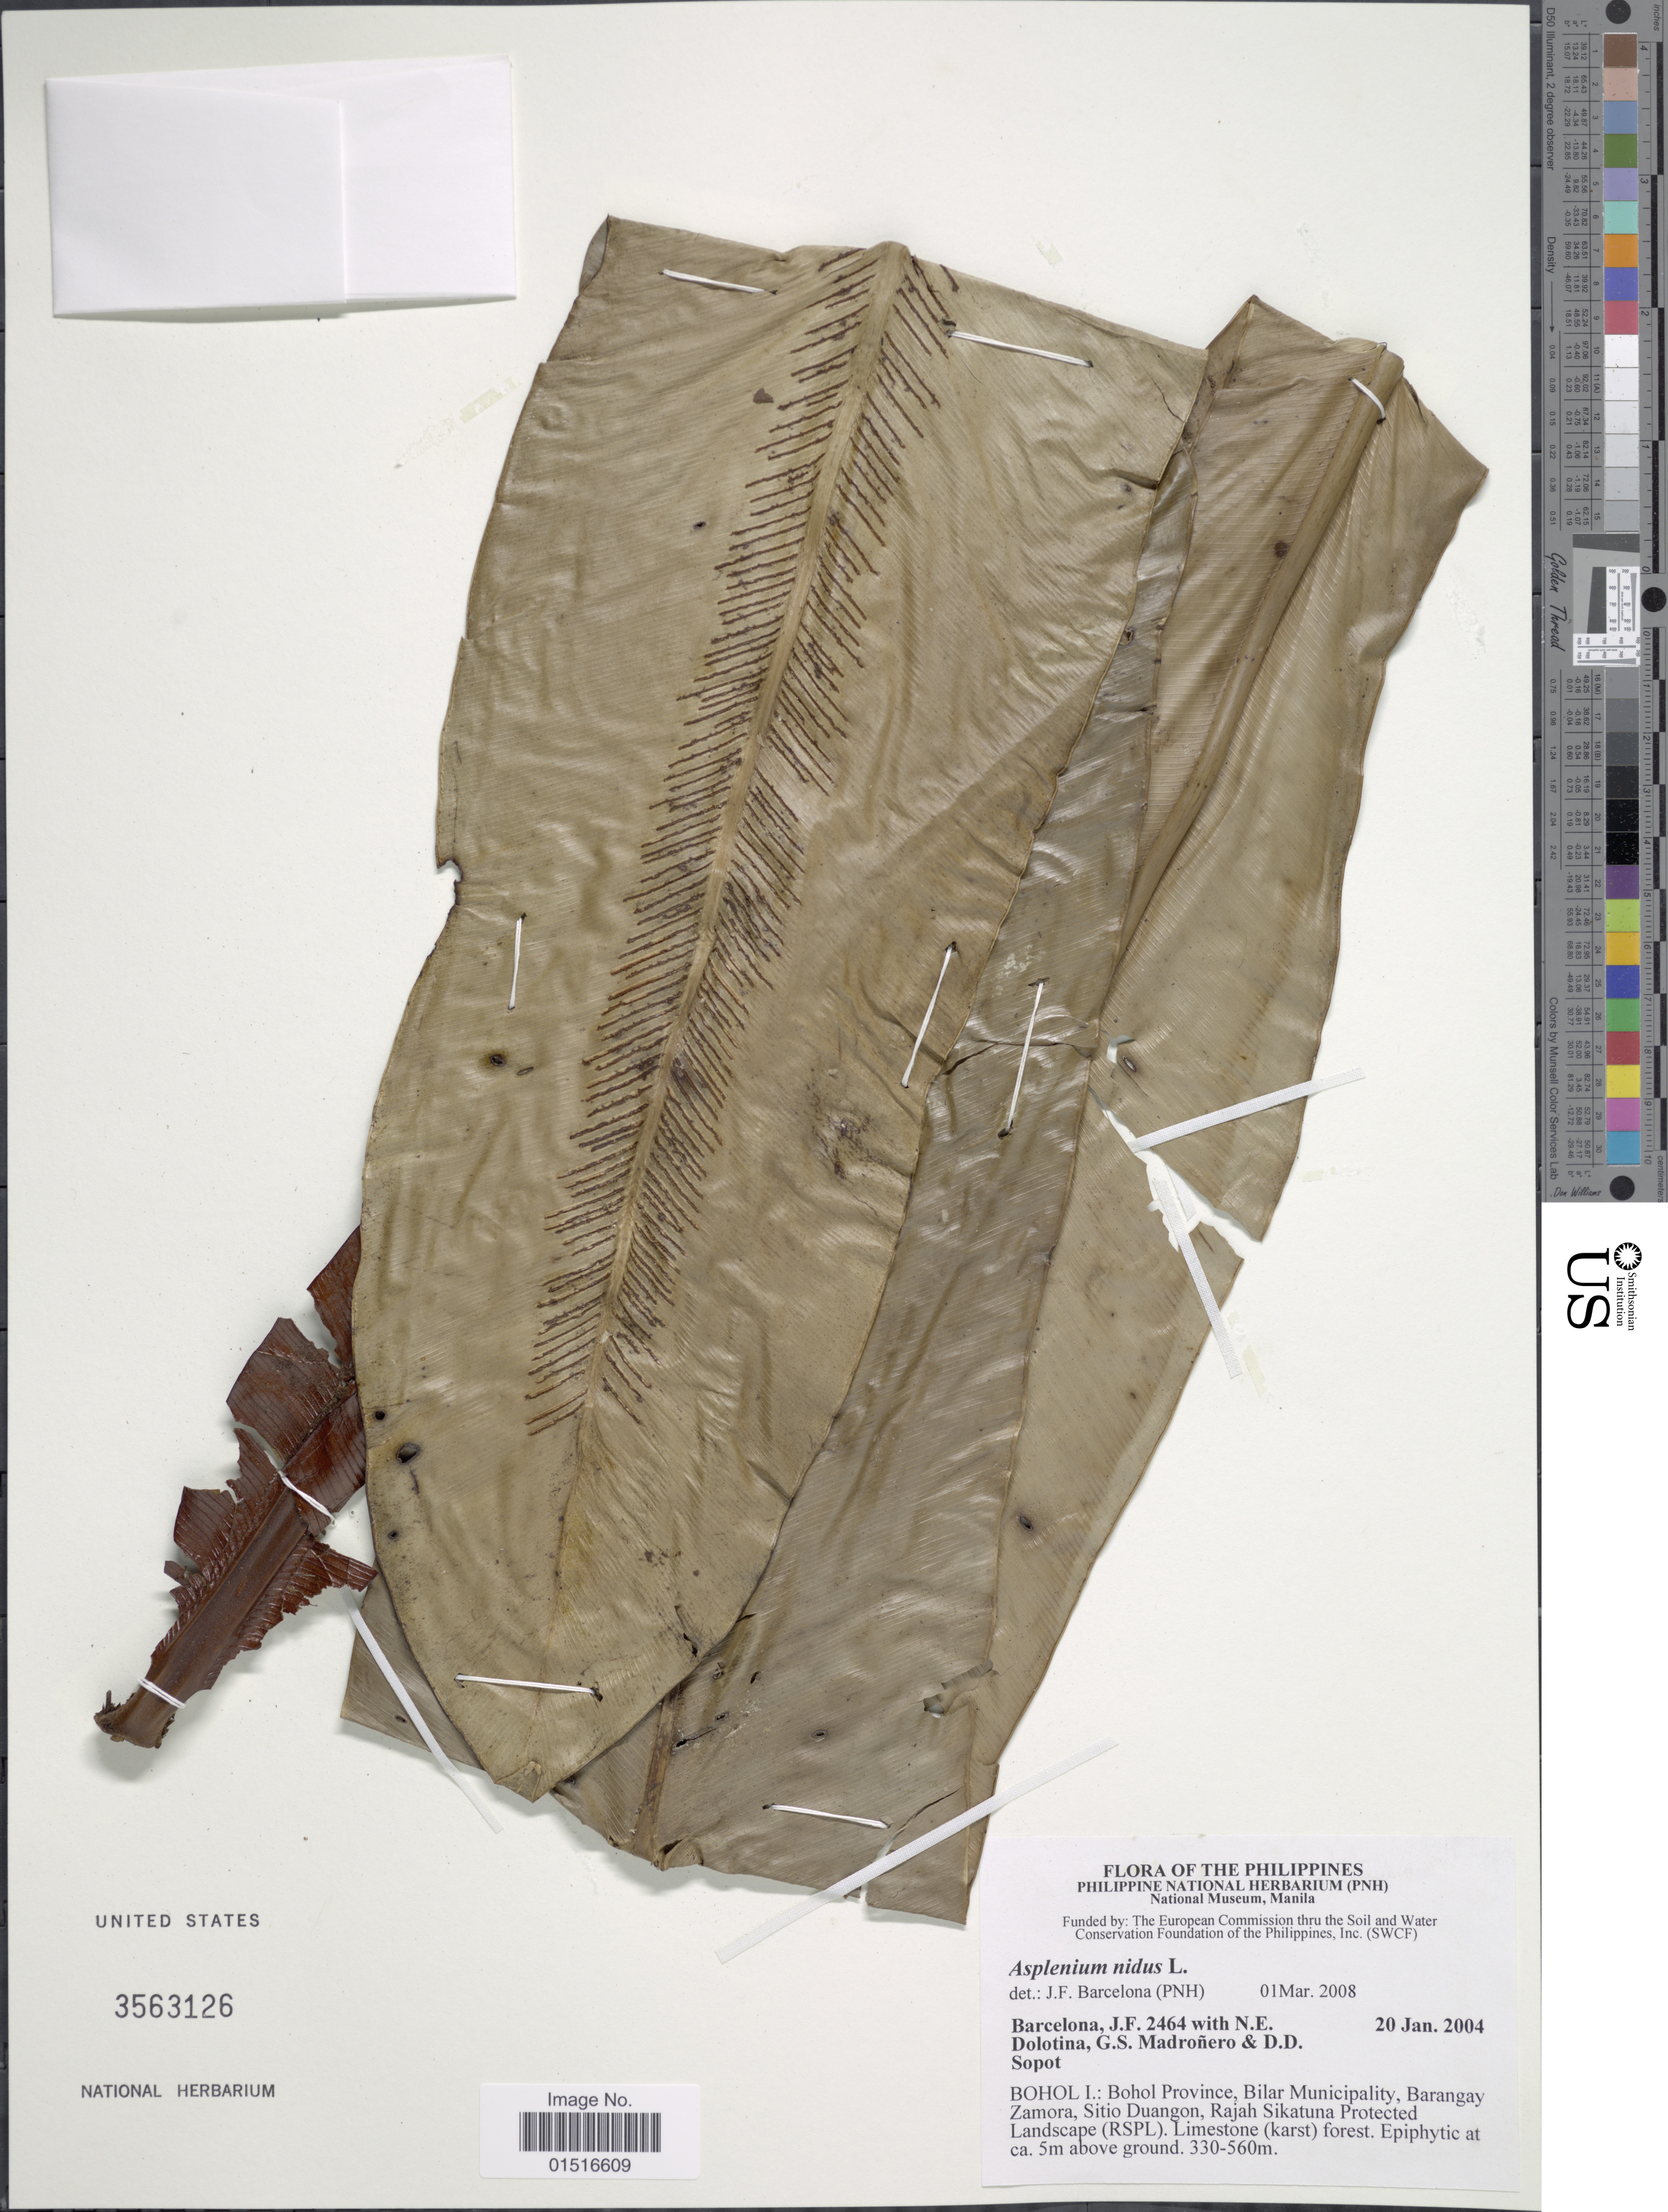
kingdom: Plantae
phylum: Tracheophyta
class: Polypodiopsida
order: Polypodiales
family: Aspleniaceae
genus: Asplenium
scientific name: Asplenium nidus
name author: L.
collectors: J. F. Barcelona, N. Dolotina, G. Madroñero & D. Sopot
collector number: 2464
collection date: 2004-01-20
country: Philippines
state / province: Central Visayas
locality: Bohol I.: Bohol Province, Bilar Municipality, Barangay Zamora, Sitio Duangon, Rajah Sikatuna Protected Landscape (RSPL)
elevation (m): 330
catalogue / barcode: US 3563126